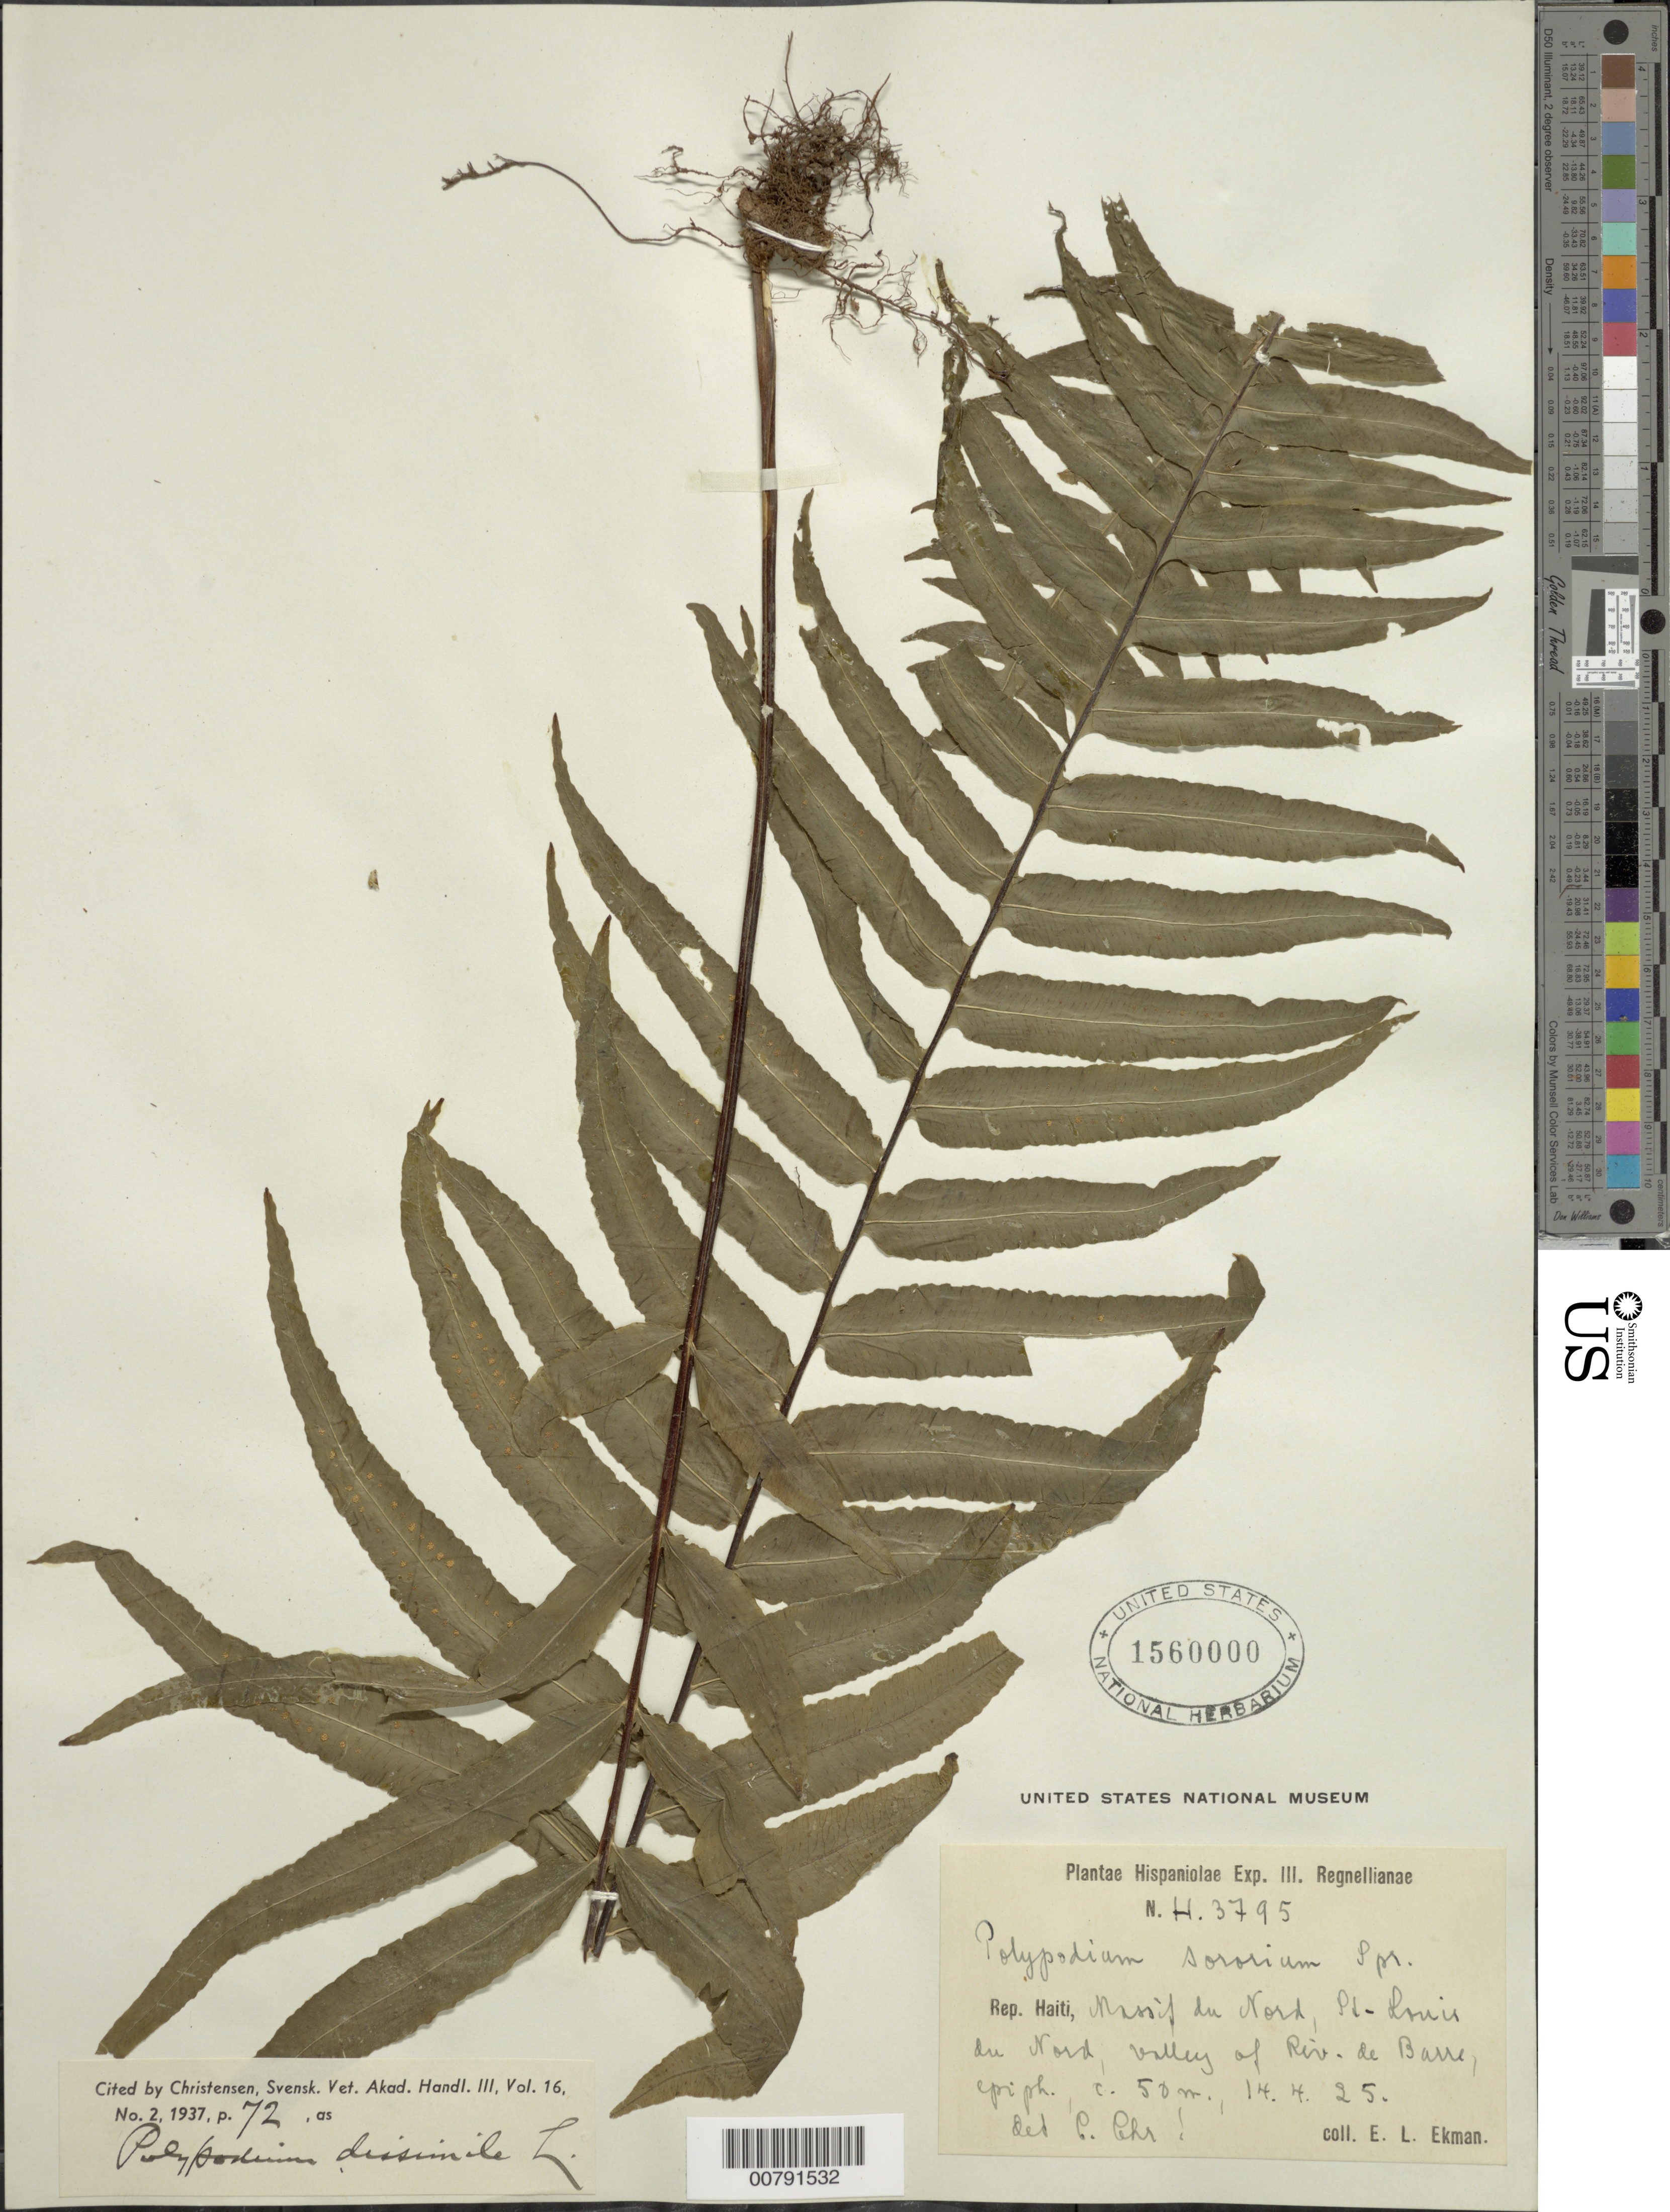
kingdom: Plantae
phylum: Tracheophyta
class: Polypodiopsida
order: Polypodiales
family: Polypodiaceae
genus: Polypodium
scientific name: Polypodium dulce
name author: Poir.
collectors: E. L. Ekman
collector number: H 3795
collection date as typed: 14 Apr 1925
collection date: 1925-04-14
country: Haiti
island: Hispaniola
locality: Massif du Nord, St. Louis du Nord, valley of Riv. De Barre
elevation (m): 50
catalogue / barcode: US 1560000